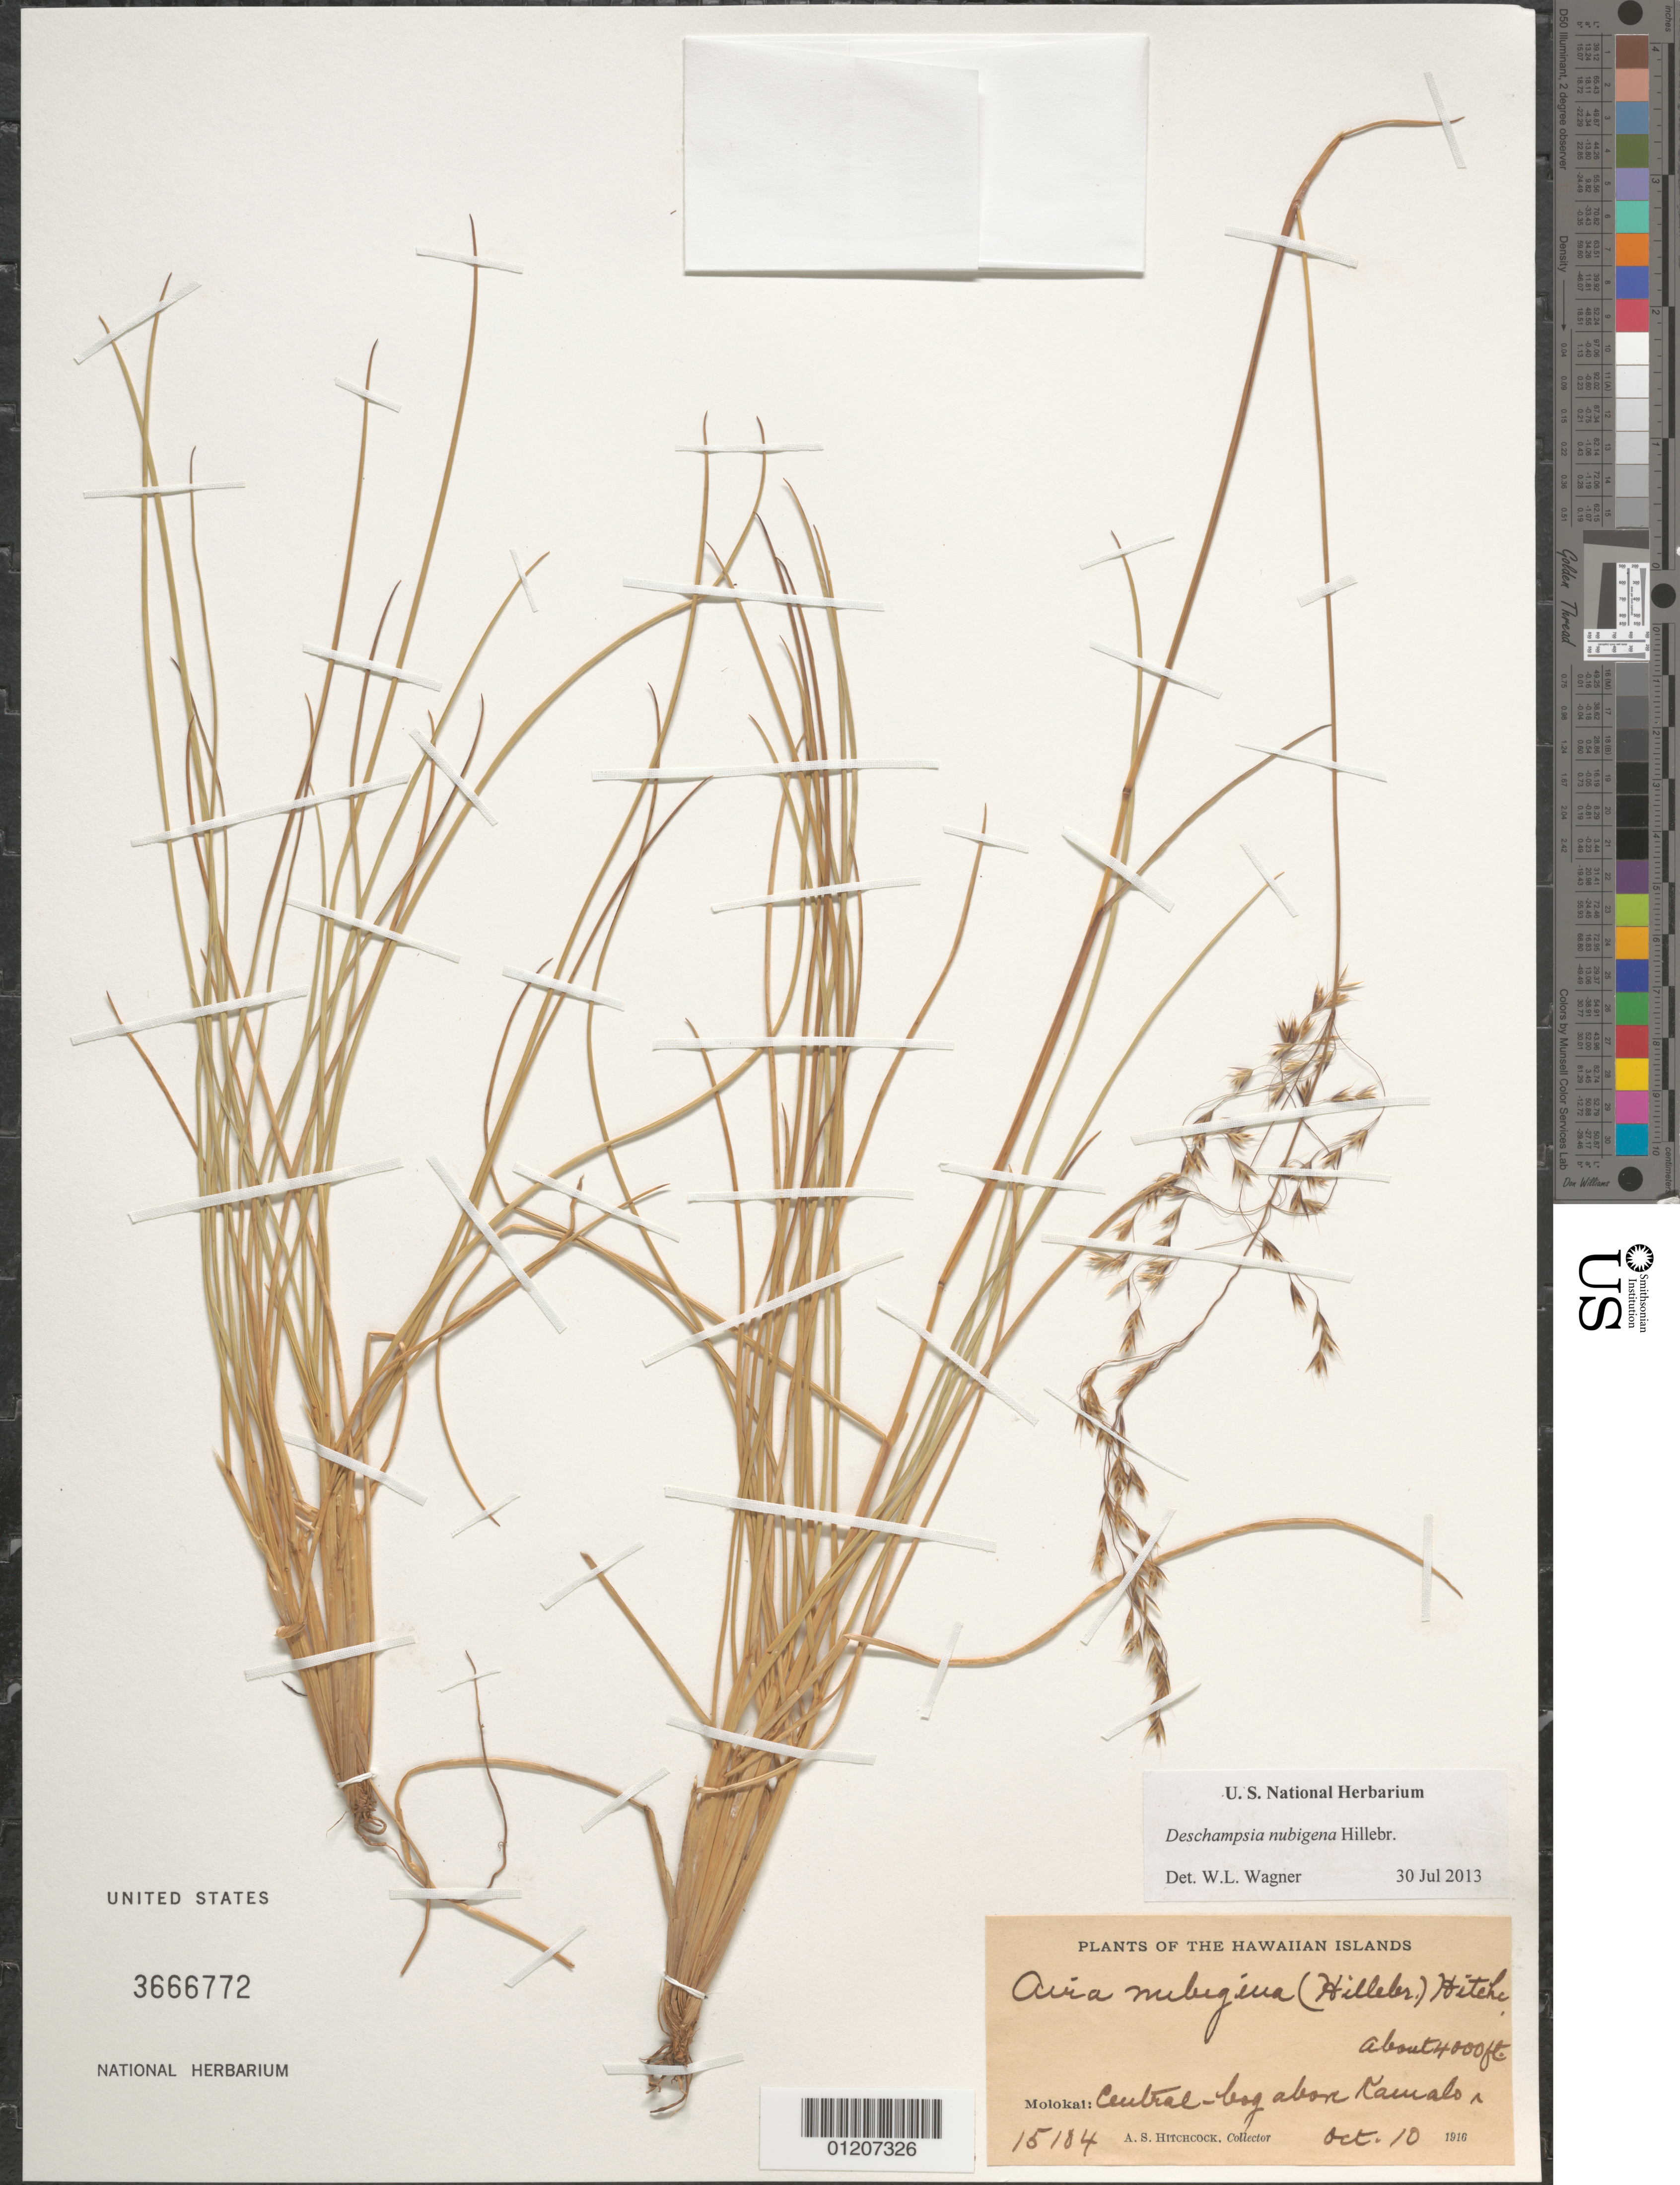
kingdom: Plantae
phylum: Tracheophyta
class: Liliopsida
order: Poales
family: Poaceae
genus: Deschampsia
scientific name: Deschampsia nubigena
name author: Hillebr.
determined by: Wagner, W. L., (BOT), Smithsonian Institution - National Museum of Natural History (UNITED STATES)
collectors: A. S. Hitchcock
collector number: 15104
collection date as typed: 10 Oct 1916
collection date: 1916-10-10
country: United States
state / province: Hawaii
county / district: Maui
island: Moloka'i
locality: Central, above Kanalo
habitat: Bog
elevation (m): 1219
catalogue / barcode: US 3666772